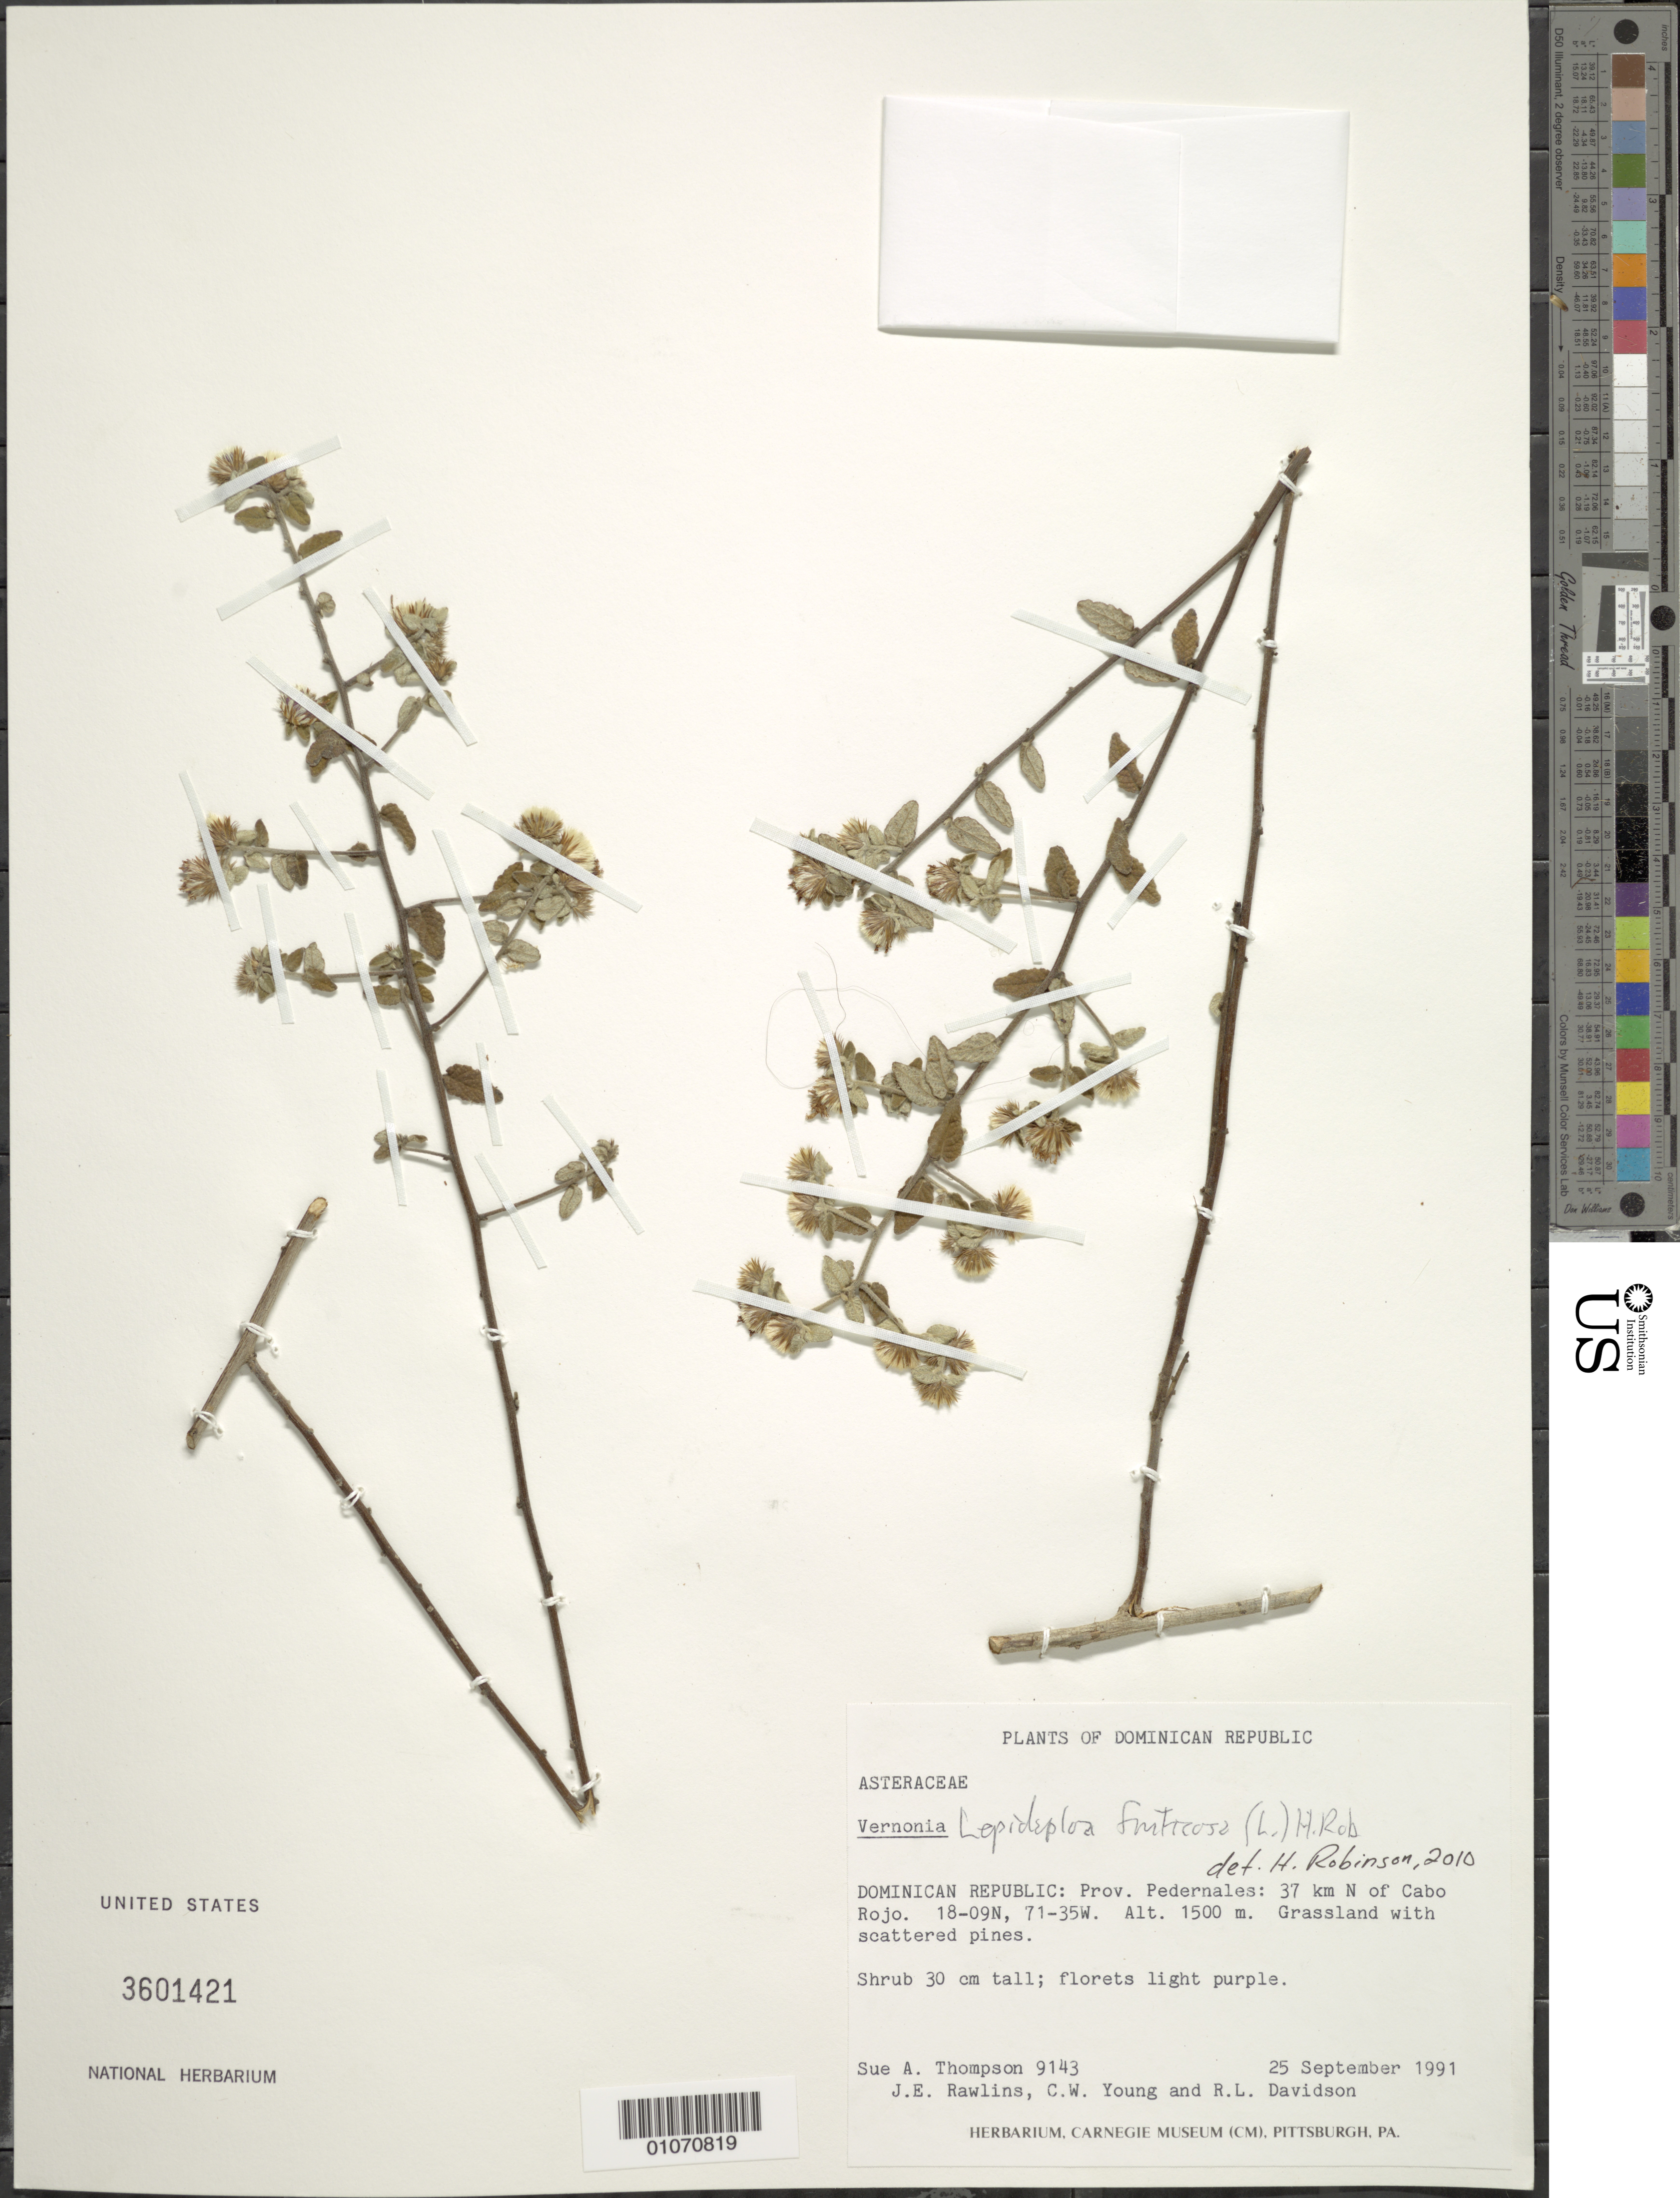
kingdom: Plantae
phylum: Tracheophyta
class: Magnoliopsida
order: Asterales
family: Asteraceae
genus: Lepidaploa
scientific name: Lepidaploa fruticosa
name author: (L.) H. Rob.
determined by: Robinson, Harold E., (US)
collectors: S. A. Thompson, J. Rawlins, C. Young & R. Davidson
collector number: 9143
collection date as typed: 25 Sep 1991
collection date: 1991-09-25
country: Dominican Republic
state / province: Pedernales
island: Hispaniola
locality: Cabo Rojo, 37 km N of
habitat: Grassland with scattered pines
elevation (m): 1500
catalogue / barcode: US 3601421